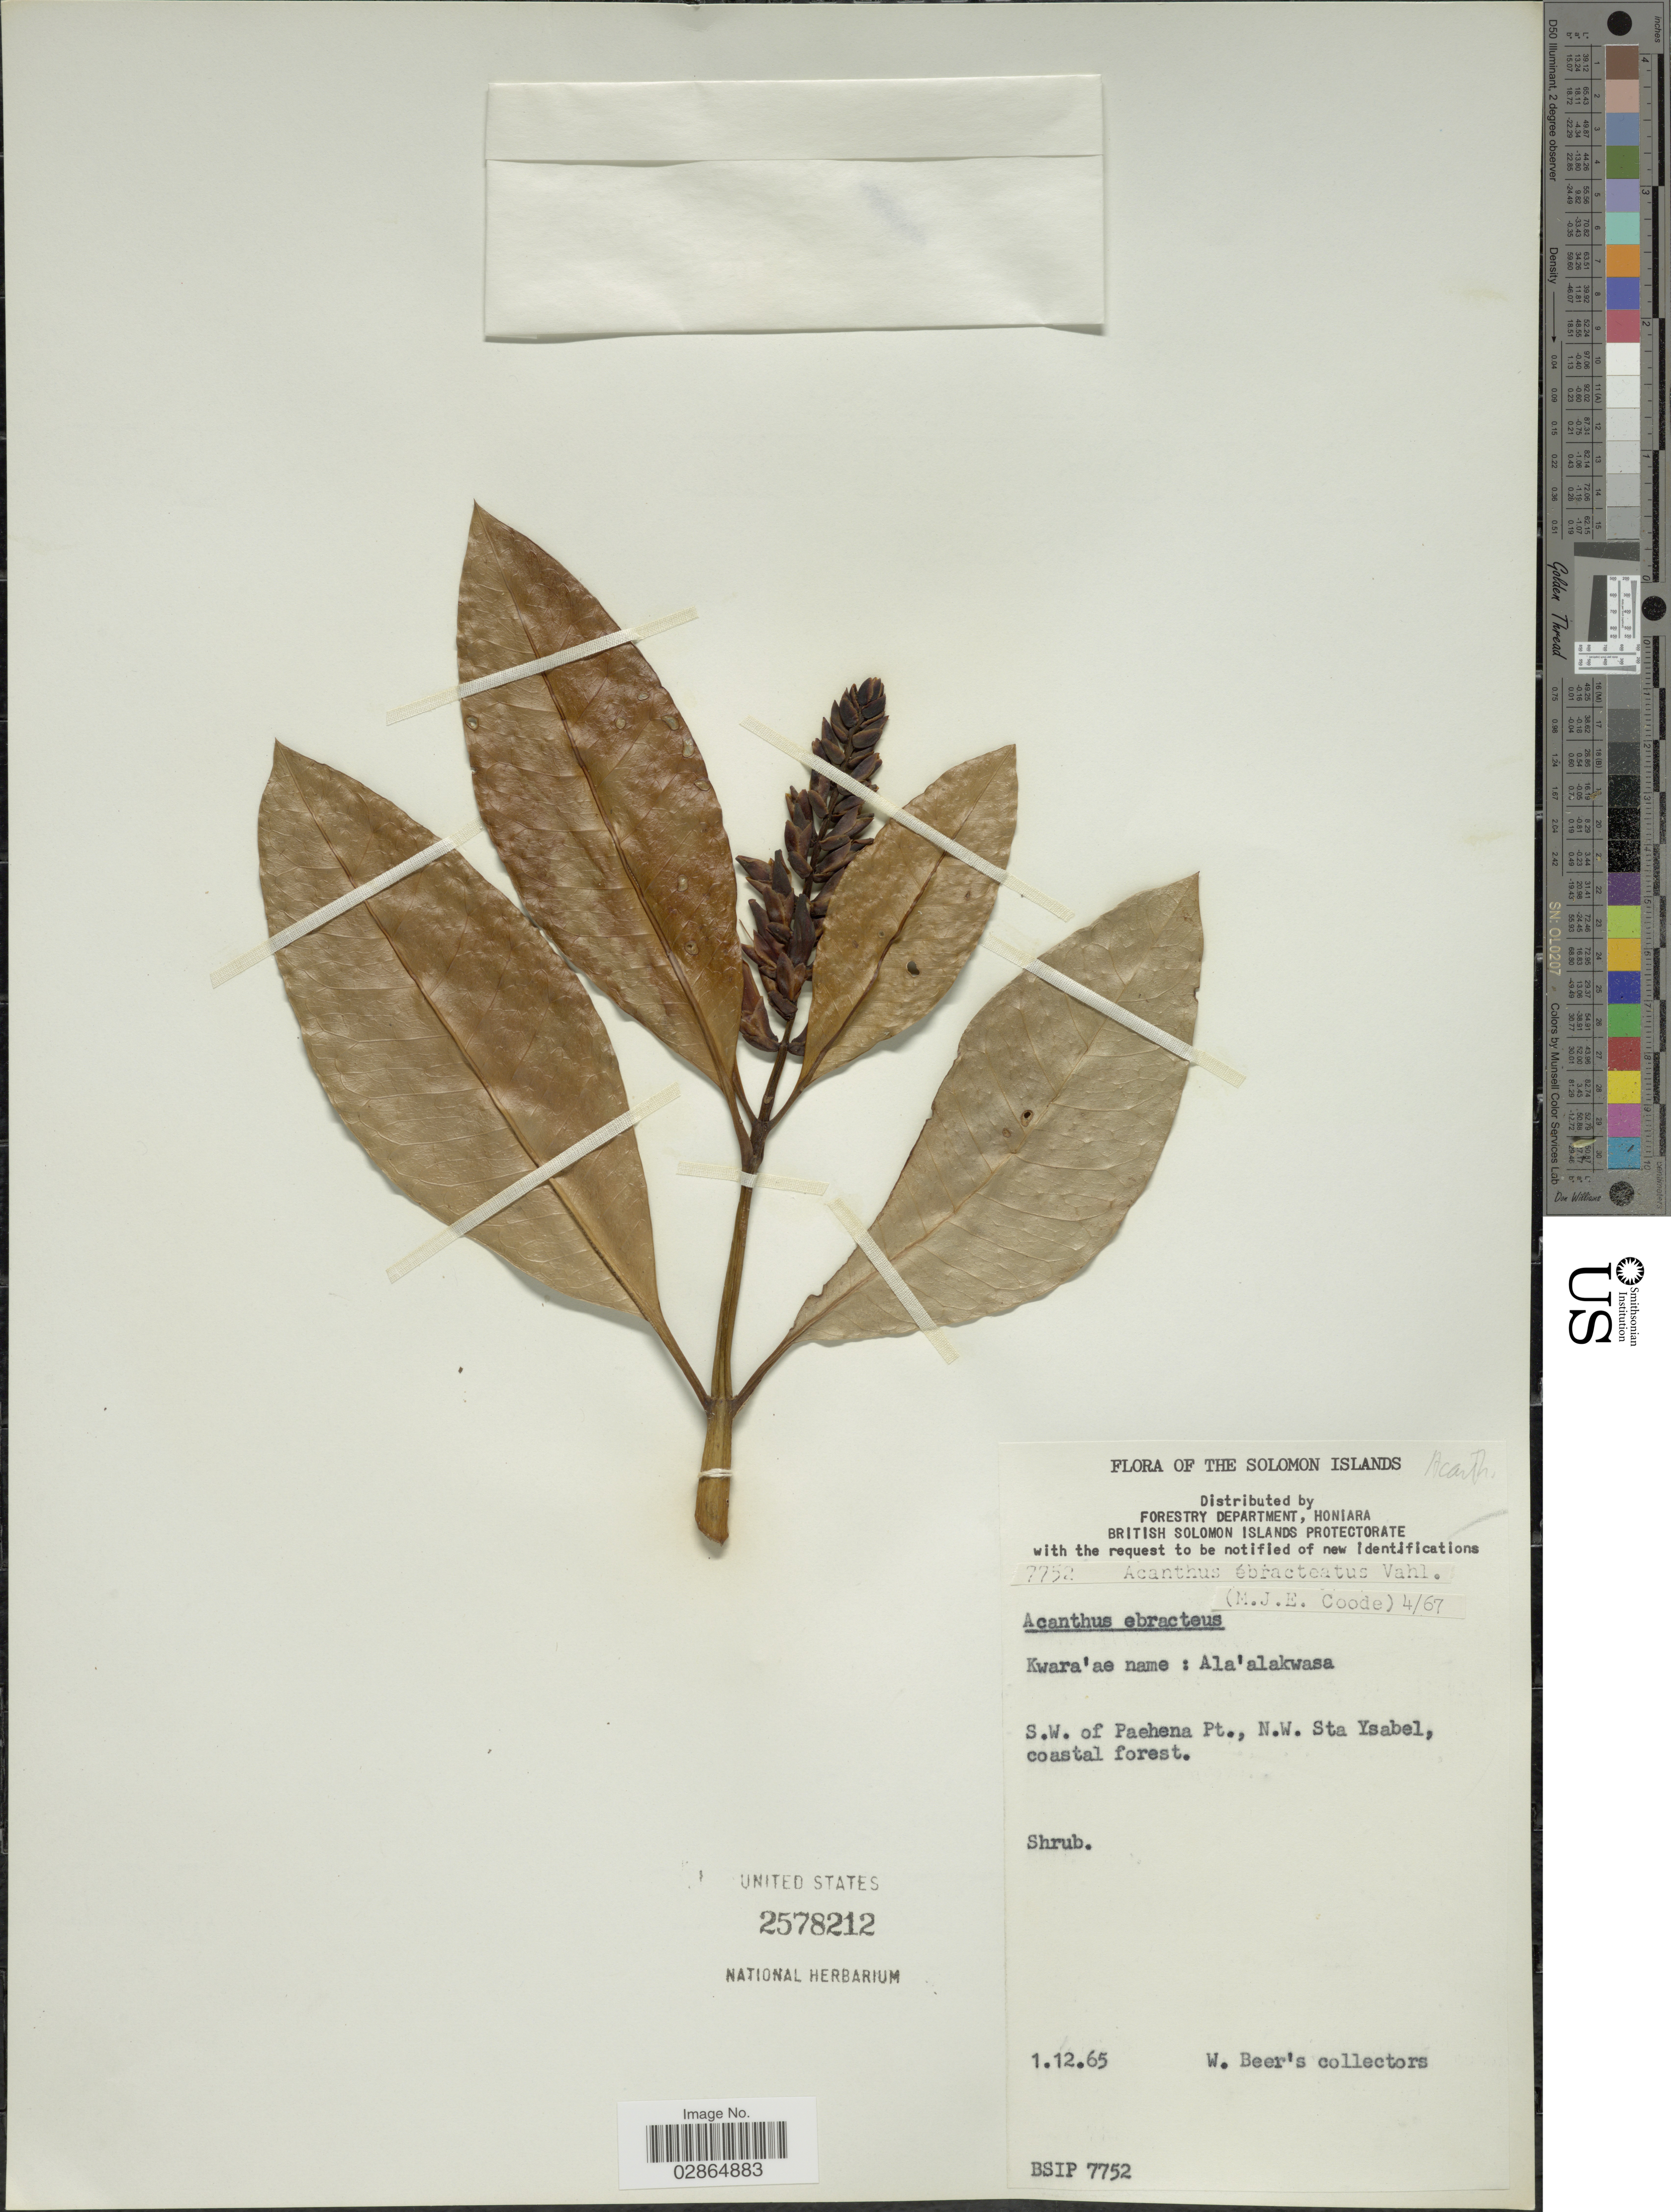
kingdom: Plantae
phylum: Tracheophyta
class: Magnoliopsida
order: Lamiales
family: Acanthaceae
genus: Acanthus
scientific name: Acanthus ebracteatus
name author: Vahl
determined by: Wagner, W. L., (BOT), Smithsonian Institution - National Museum of Natural History (UNITED STATES)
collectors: Beer's Collectors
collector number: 7752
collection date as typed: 1/12/65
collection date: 1965-01-12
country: Solomon Islands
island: Santa Isabel [Ysabel]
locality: The Solomon Islands, S.W. of Paehena Pt., N.W. Sta Ysabel, coastal forest.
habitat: Shrub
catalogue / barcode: US 2578212